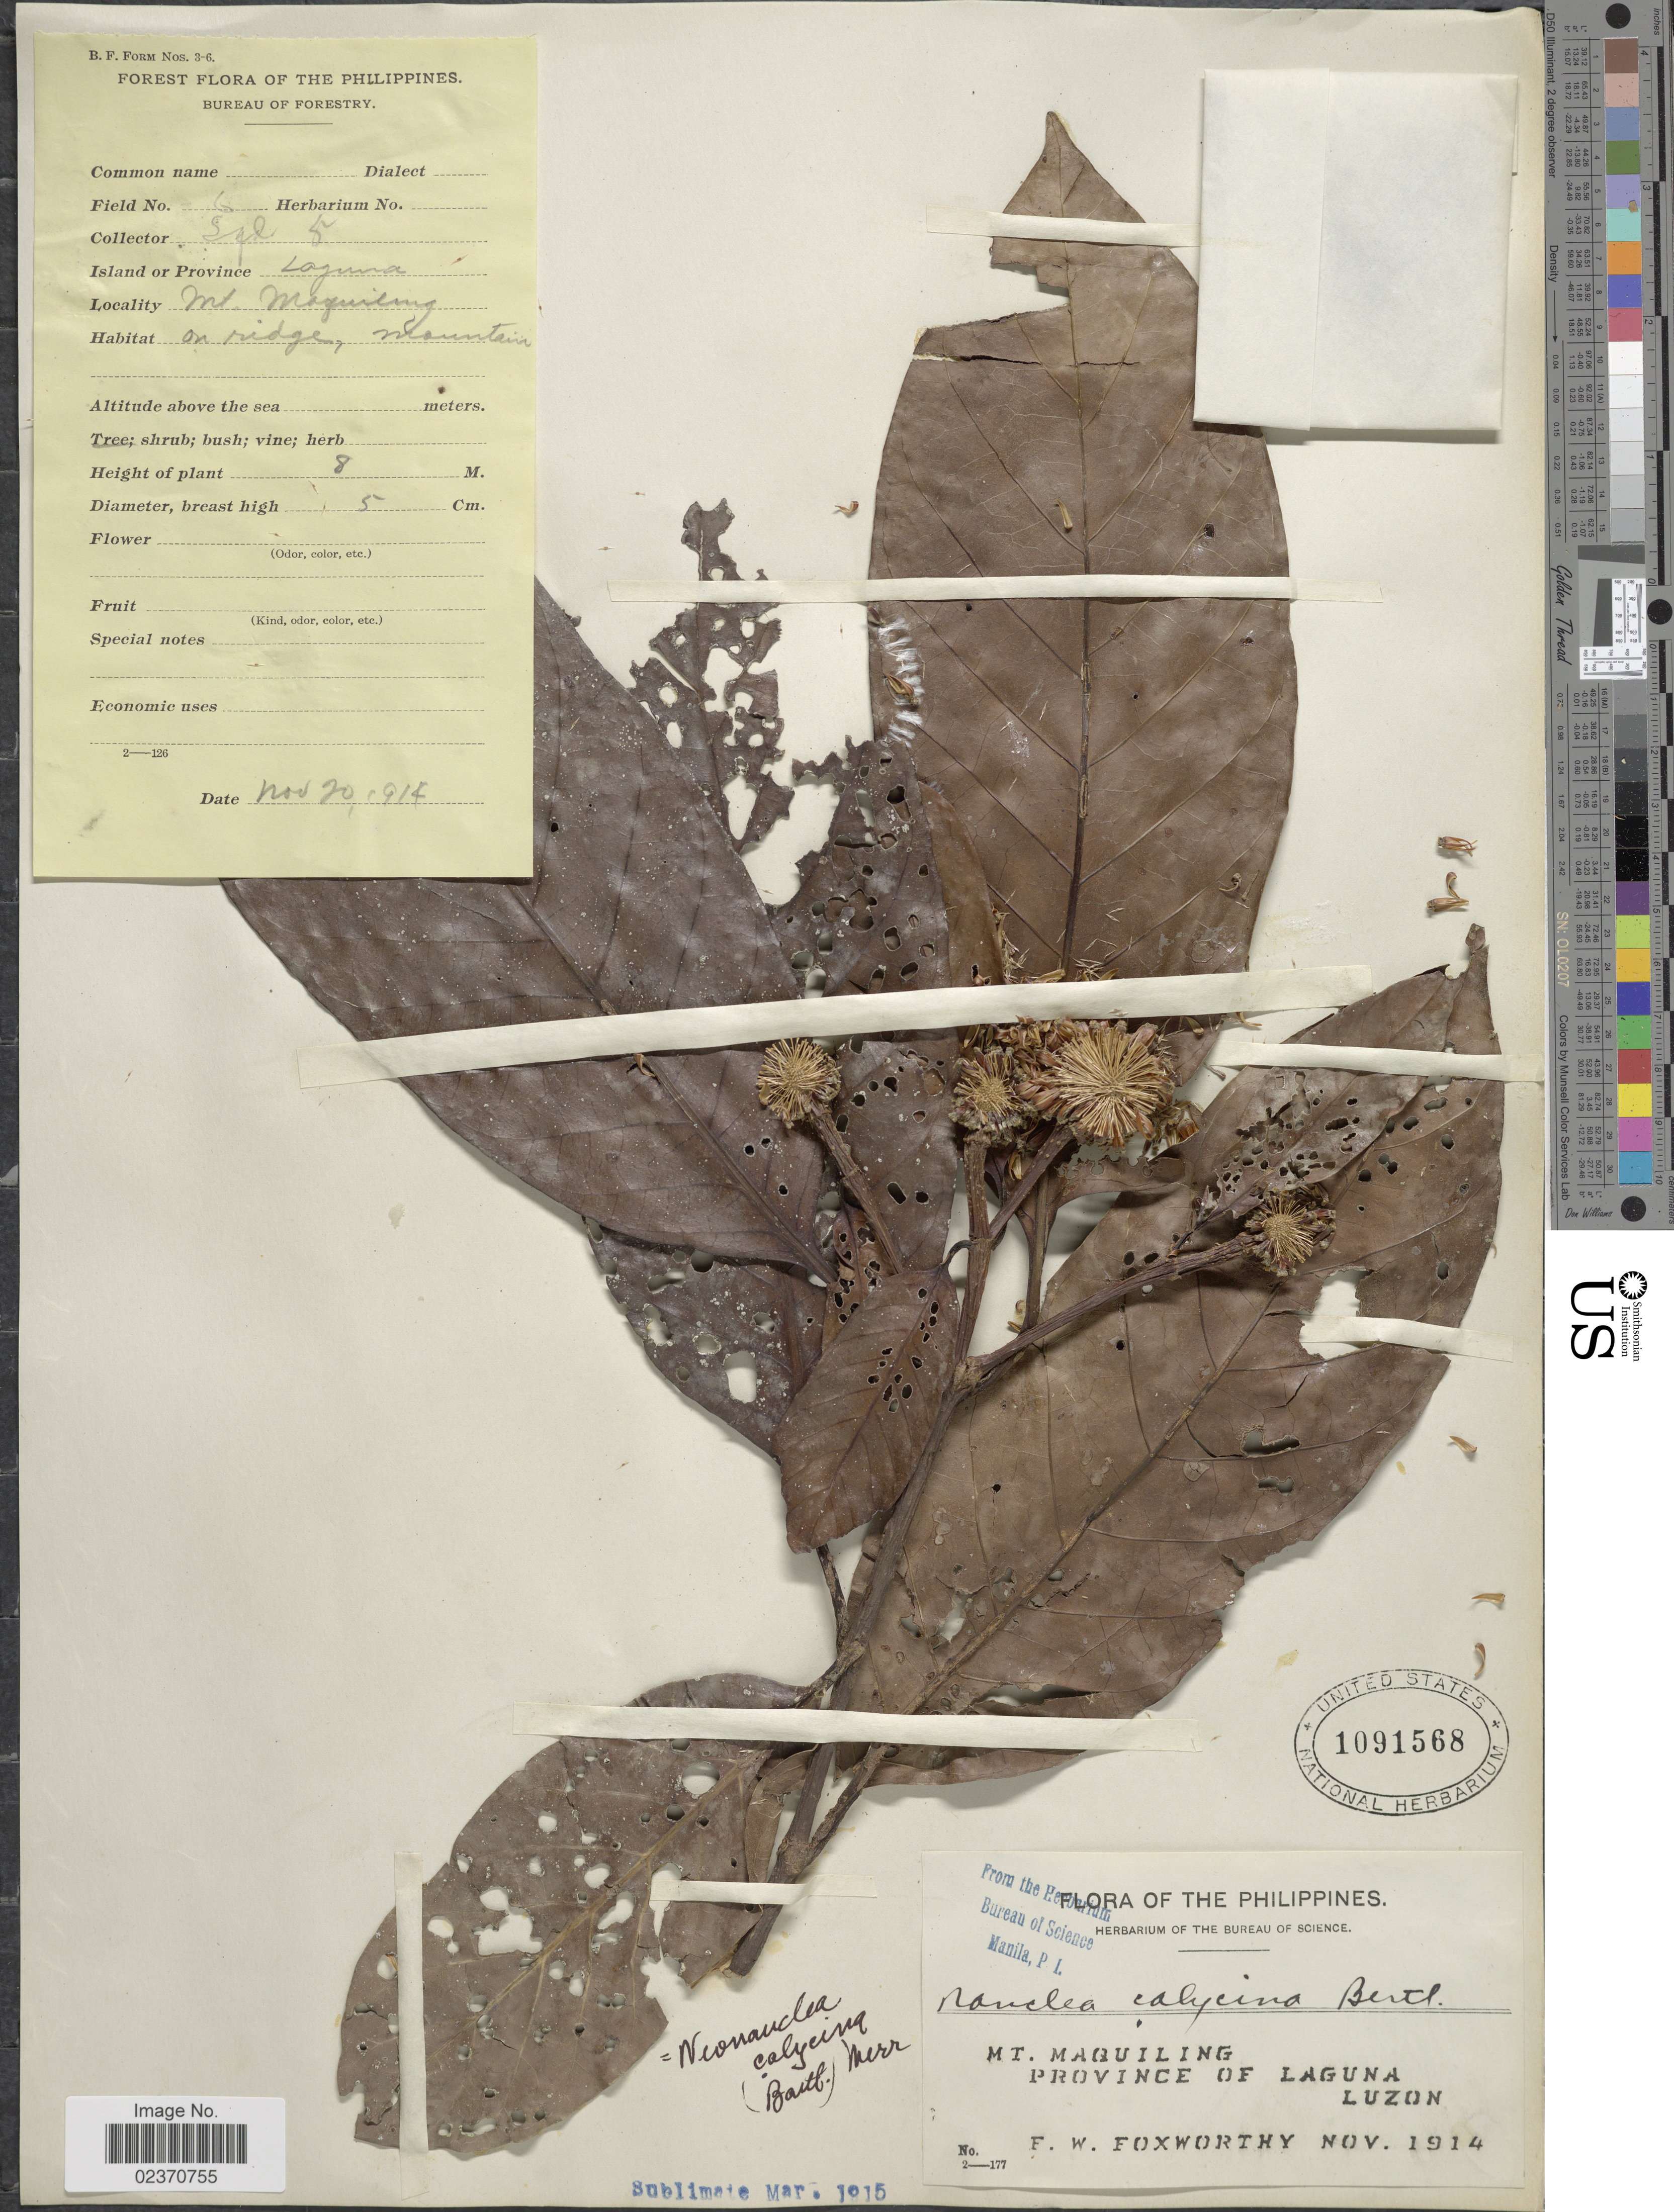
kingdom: Plantae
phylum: Tracheophyta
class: Magnoliopsida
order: Gentianales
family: Rubiaceae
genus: Nauclea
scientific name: Nauclea junghuhnii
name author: (Miq.) Merr.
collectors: F. W. Foxworthy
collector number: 5?/6?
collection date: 1914-11-20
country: Philippines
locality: Island or Province of Laguna, Mt. Maquiling, on ridge, mountain, Luzon.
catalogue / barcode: US 1091568